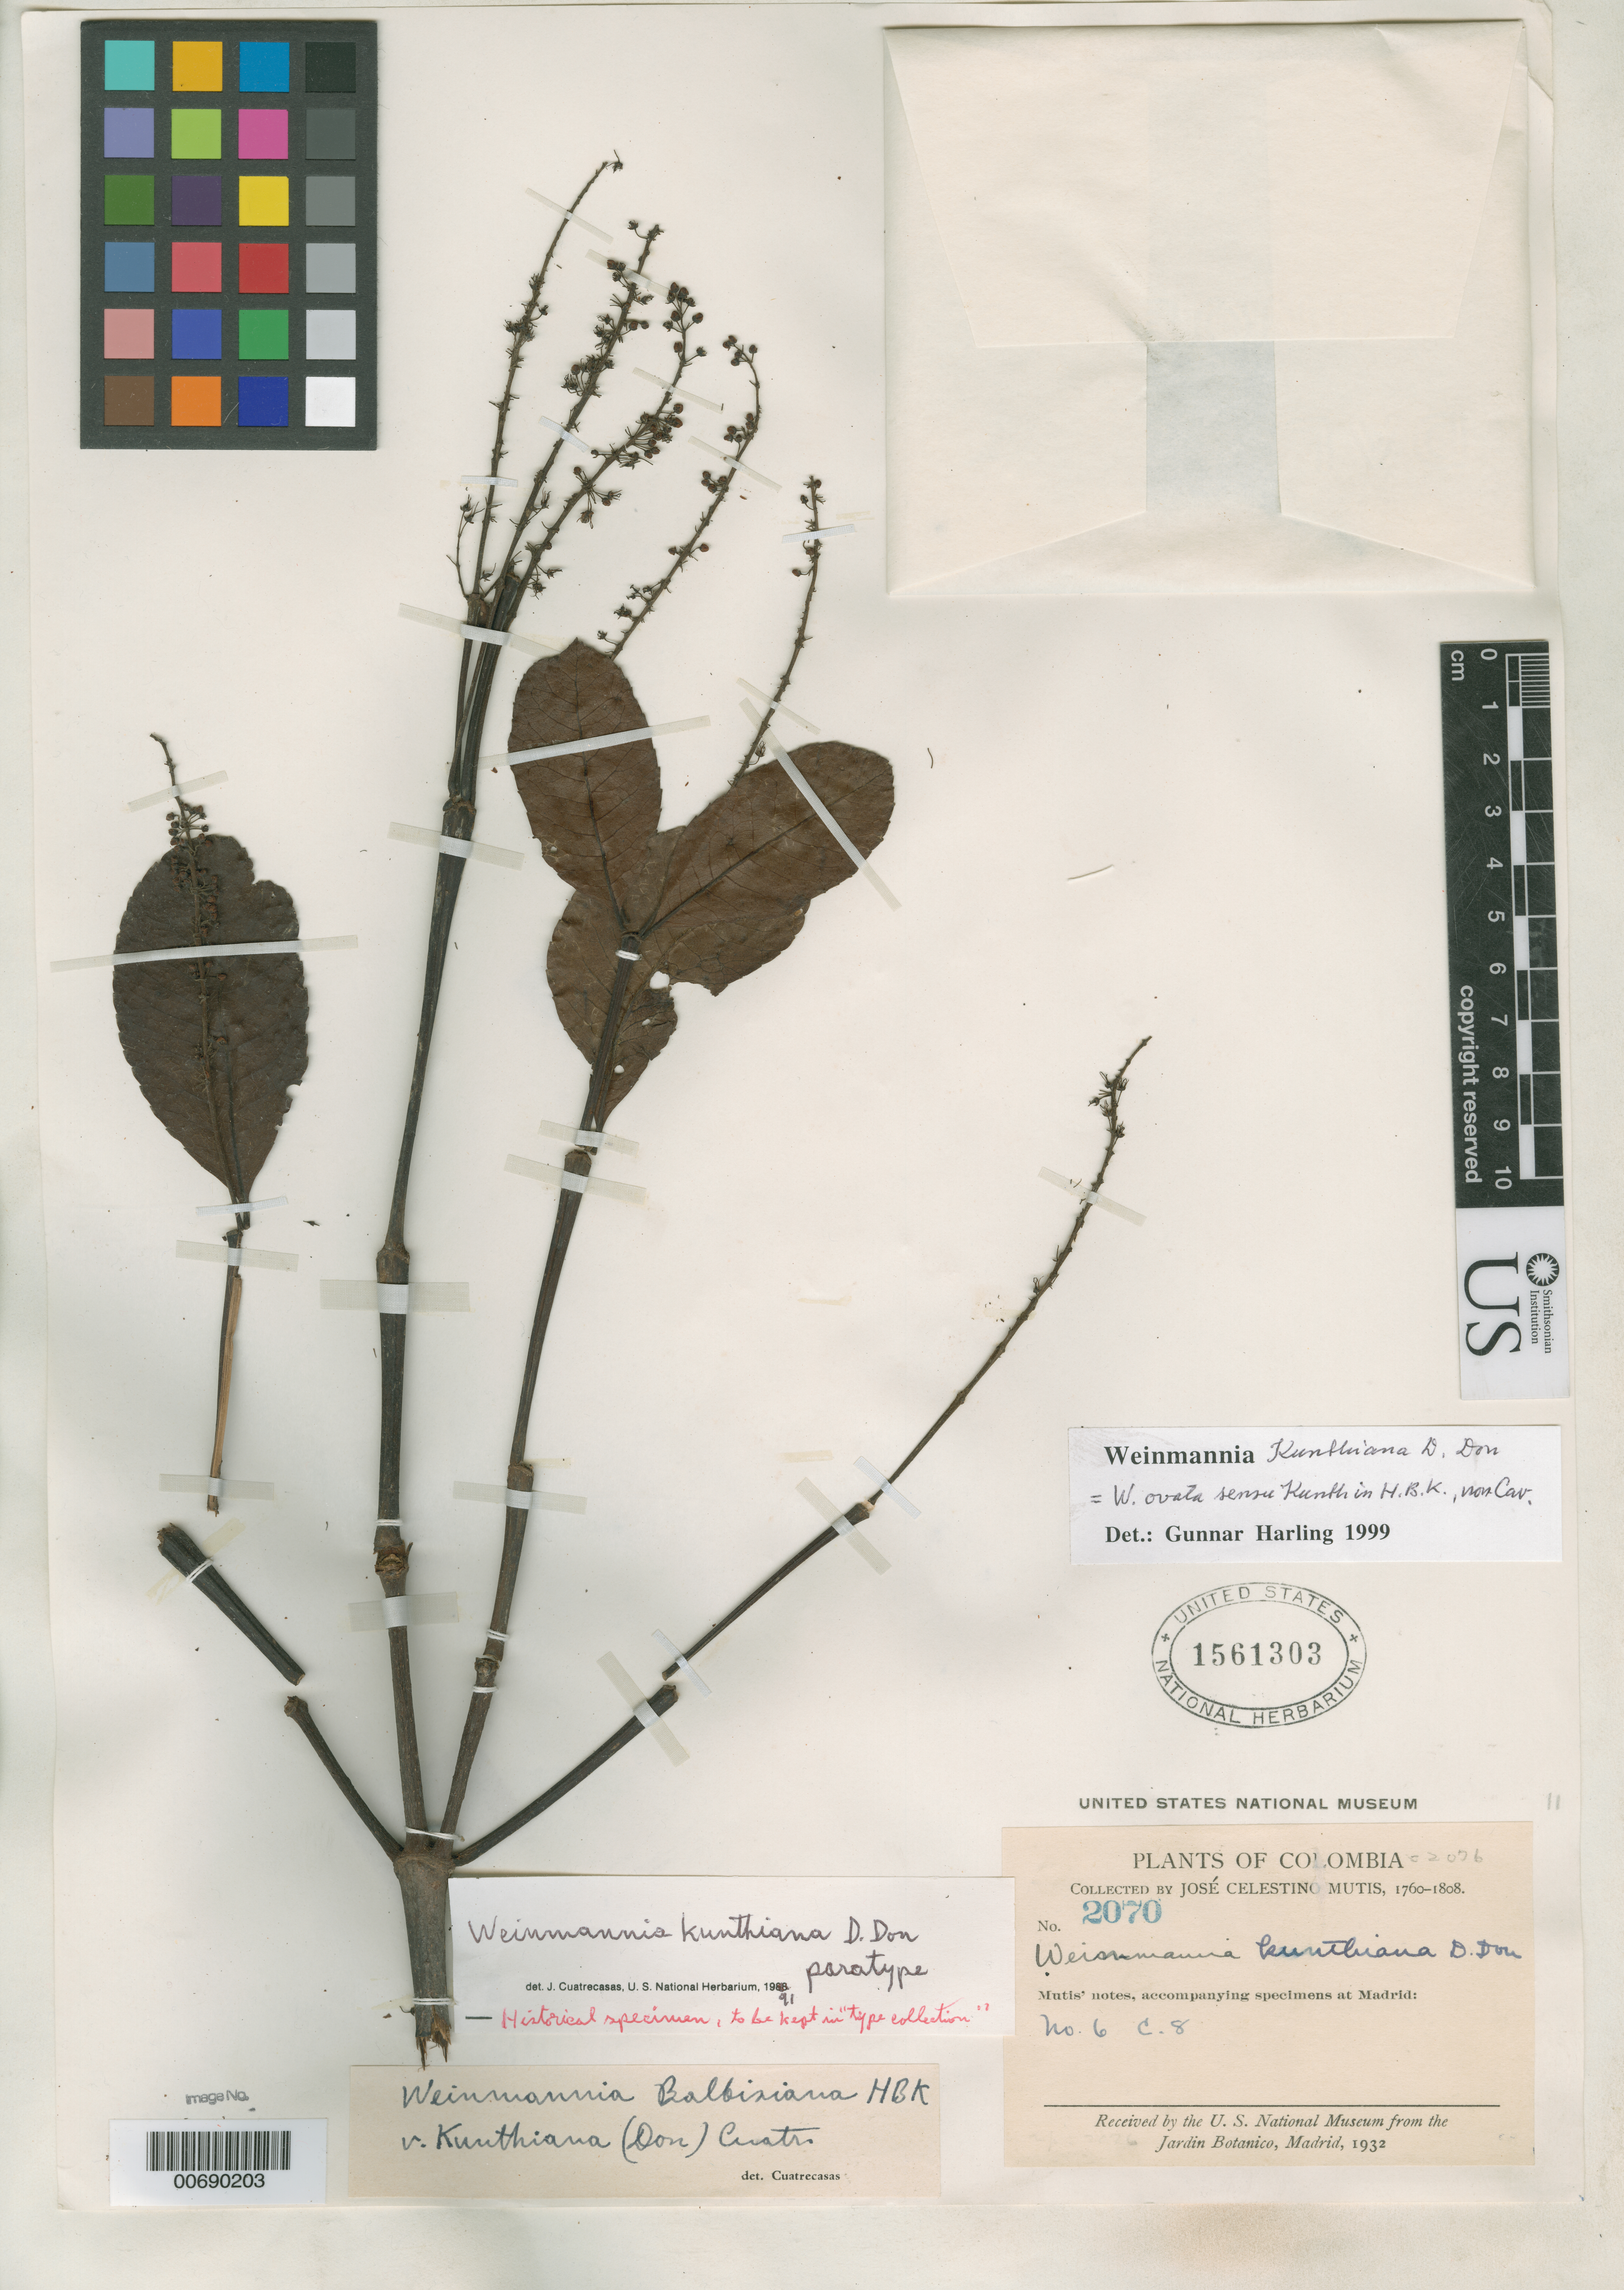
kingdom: Plantae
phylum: Tracheophyta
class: Magnoliopsida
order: Oxalidales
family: Cunoniaceae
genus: Weinmannia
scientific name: Weinmannia kunthiana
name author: D. Don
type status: Paratype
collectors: J. C. B. Mutis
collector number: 2070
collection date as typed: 1760 to -- --- 1808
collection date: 1760/1808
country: Colombia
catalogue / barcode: US 1561303